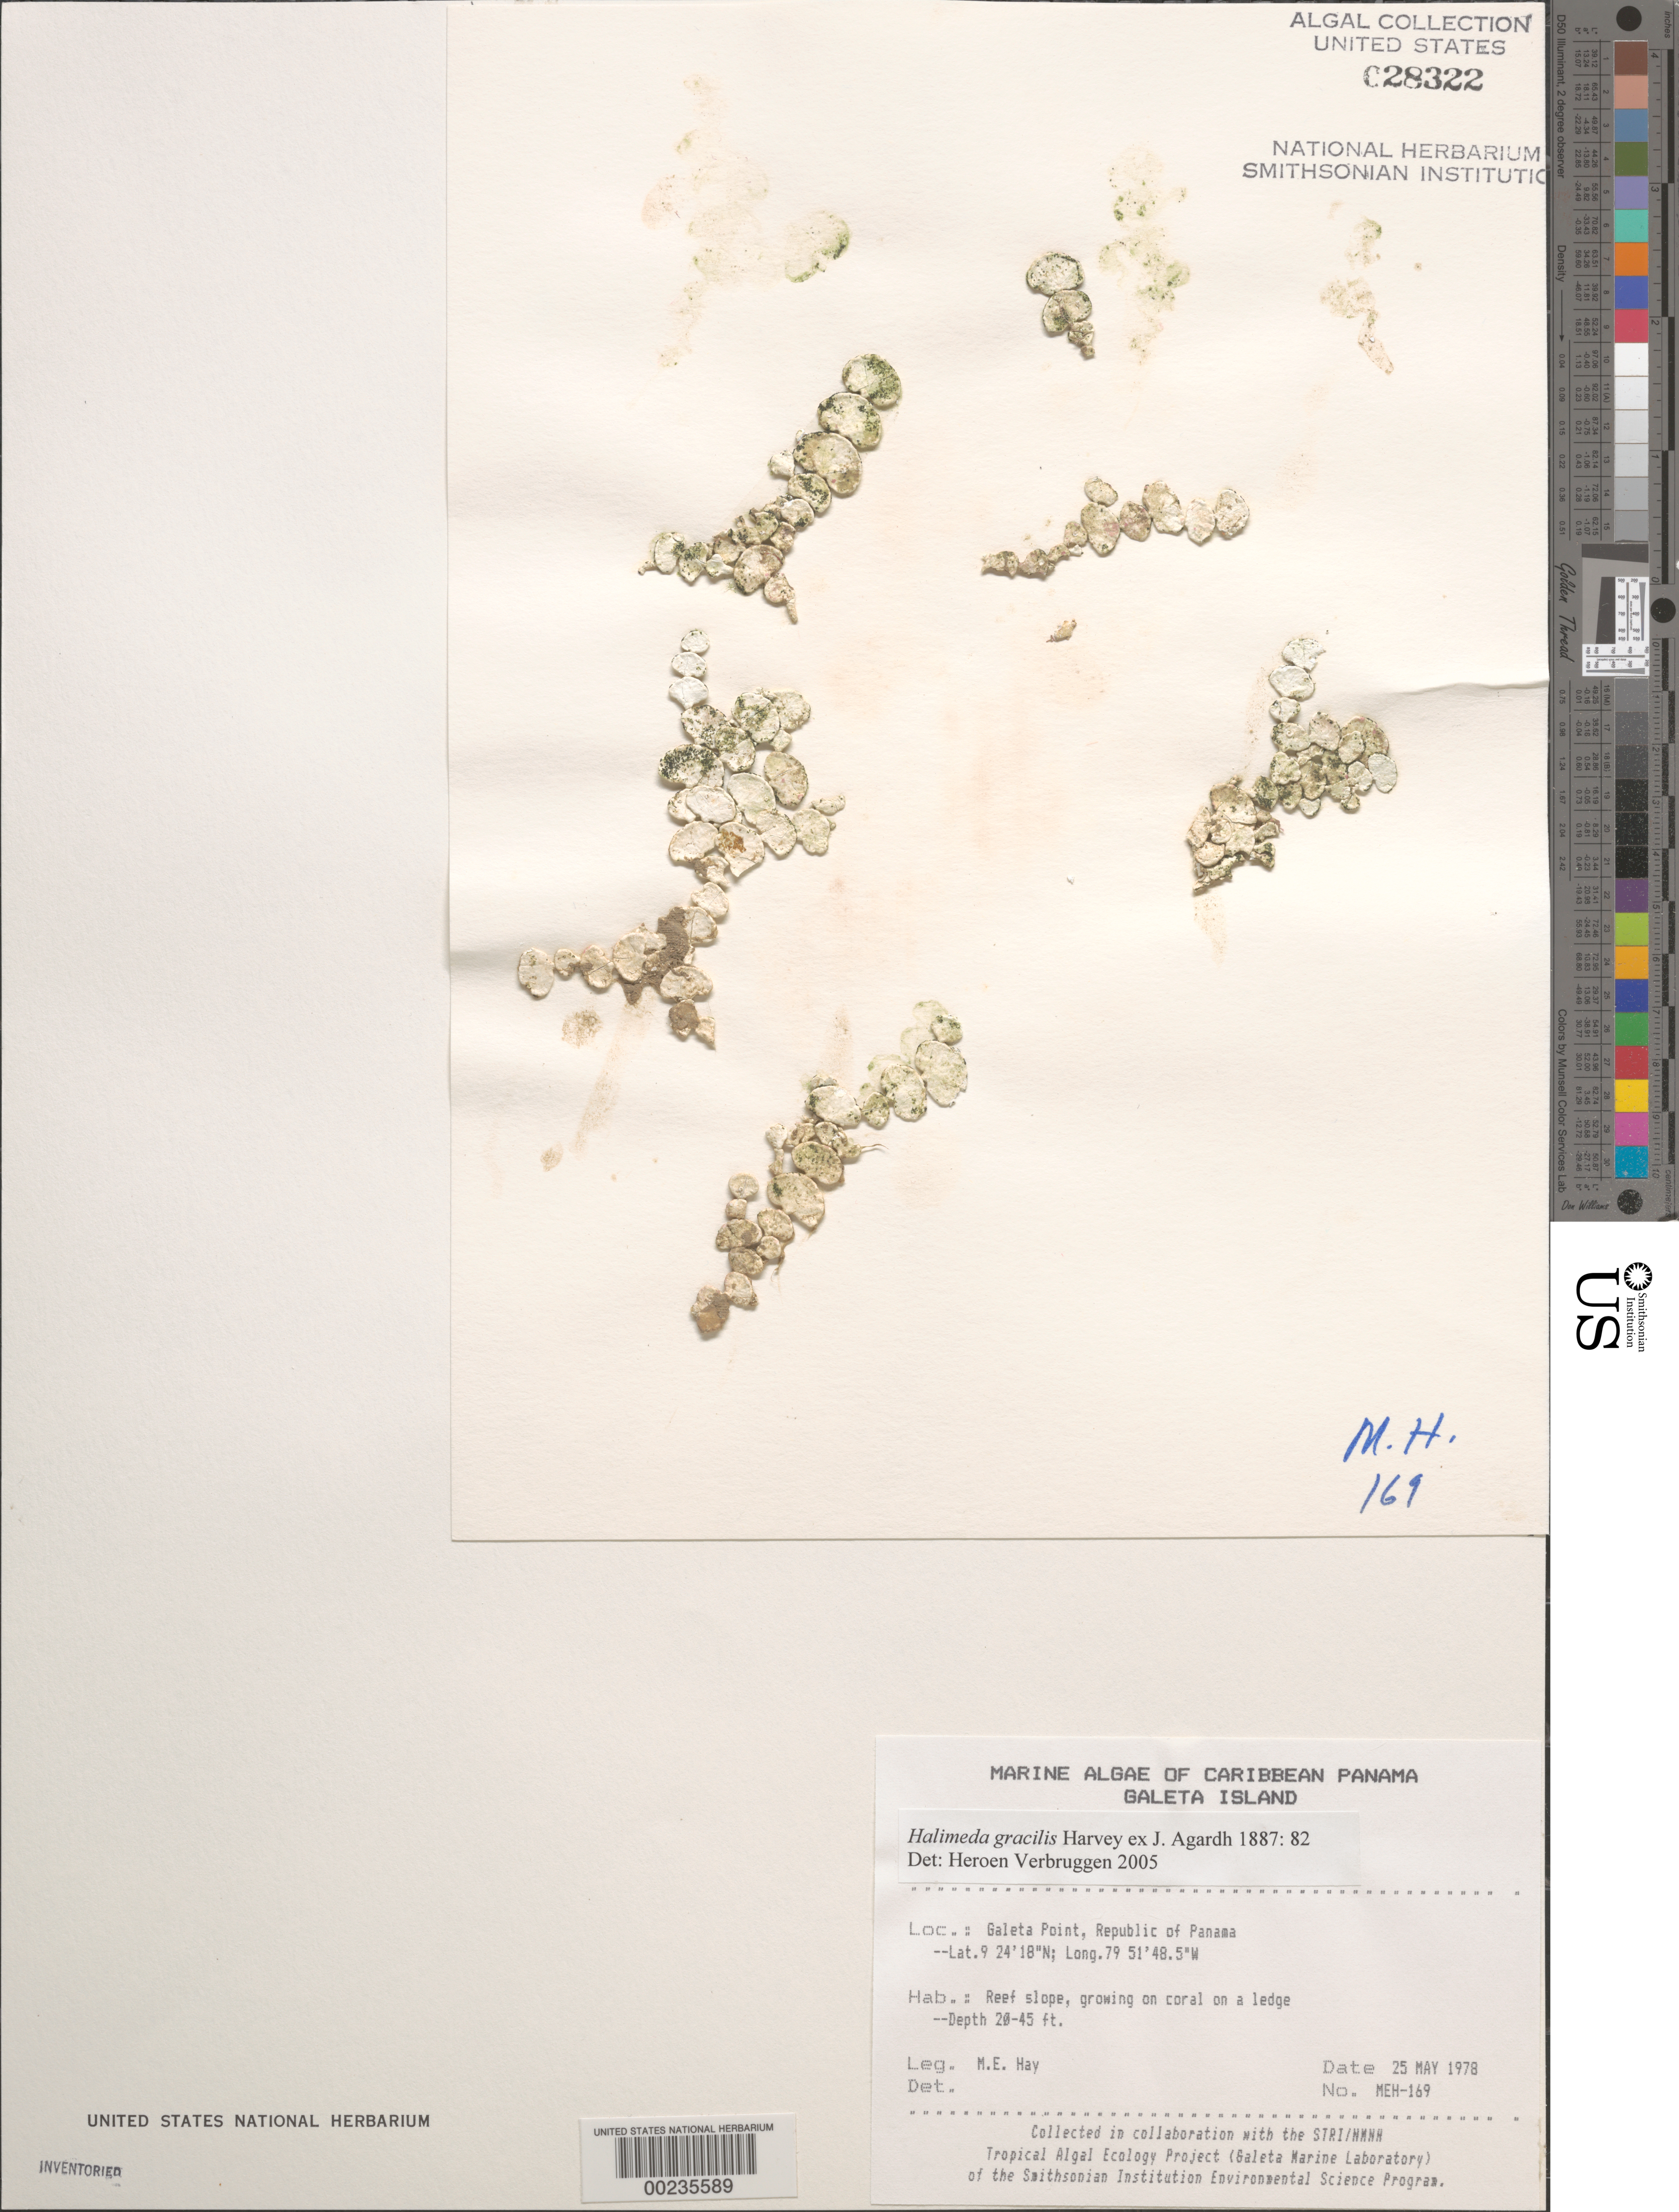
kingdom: Plantae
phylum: Chlorophyta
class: Ulvophyceae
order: Bryopsidales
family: Halimedaceae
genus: Halimeda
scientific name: Halimeda gracilis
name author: Harv. ex J. Agardh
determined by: Verbruggen, H.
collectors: M. E. Hay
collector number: MEH-169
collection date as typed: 25 May 1978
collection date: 1978-05-25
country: Panama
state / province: Colón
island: Galeta Island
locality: Galeta Point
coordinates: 9 24' 18" N, 79 51' 48.5" W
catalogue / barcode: US 28322